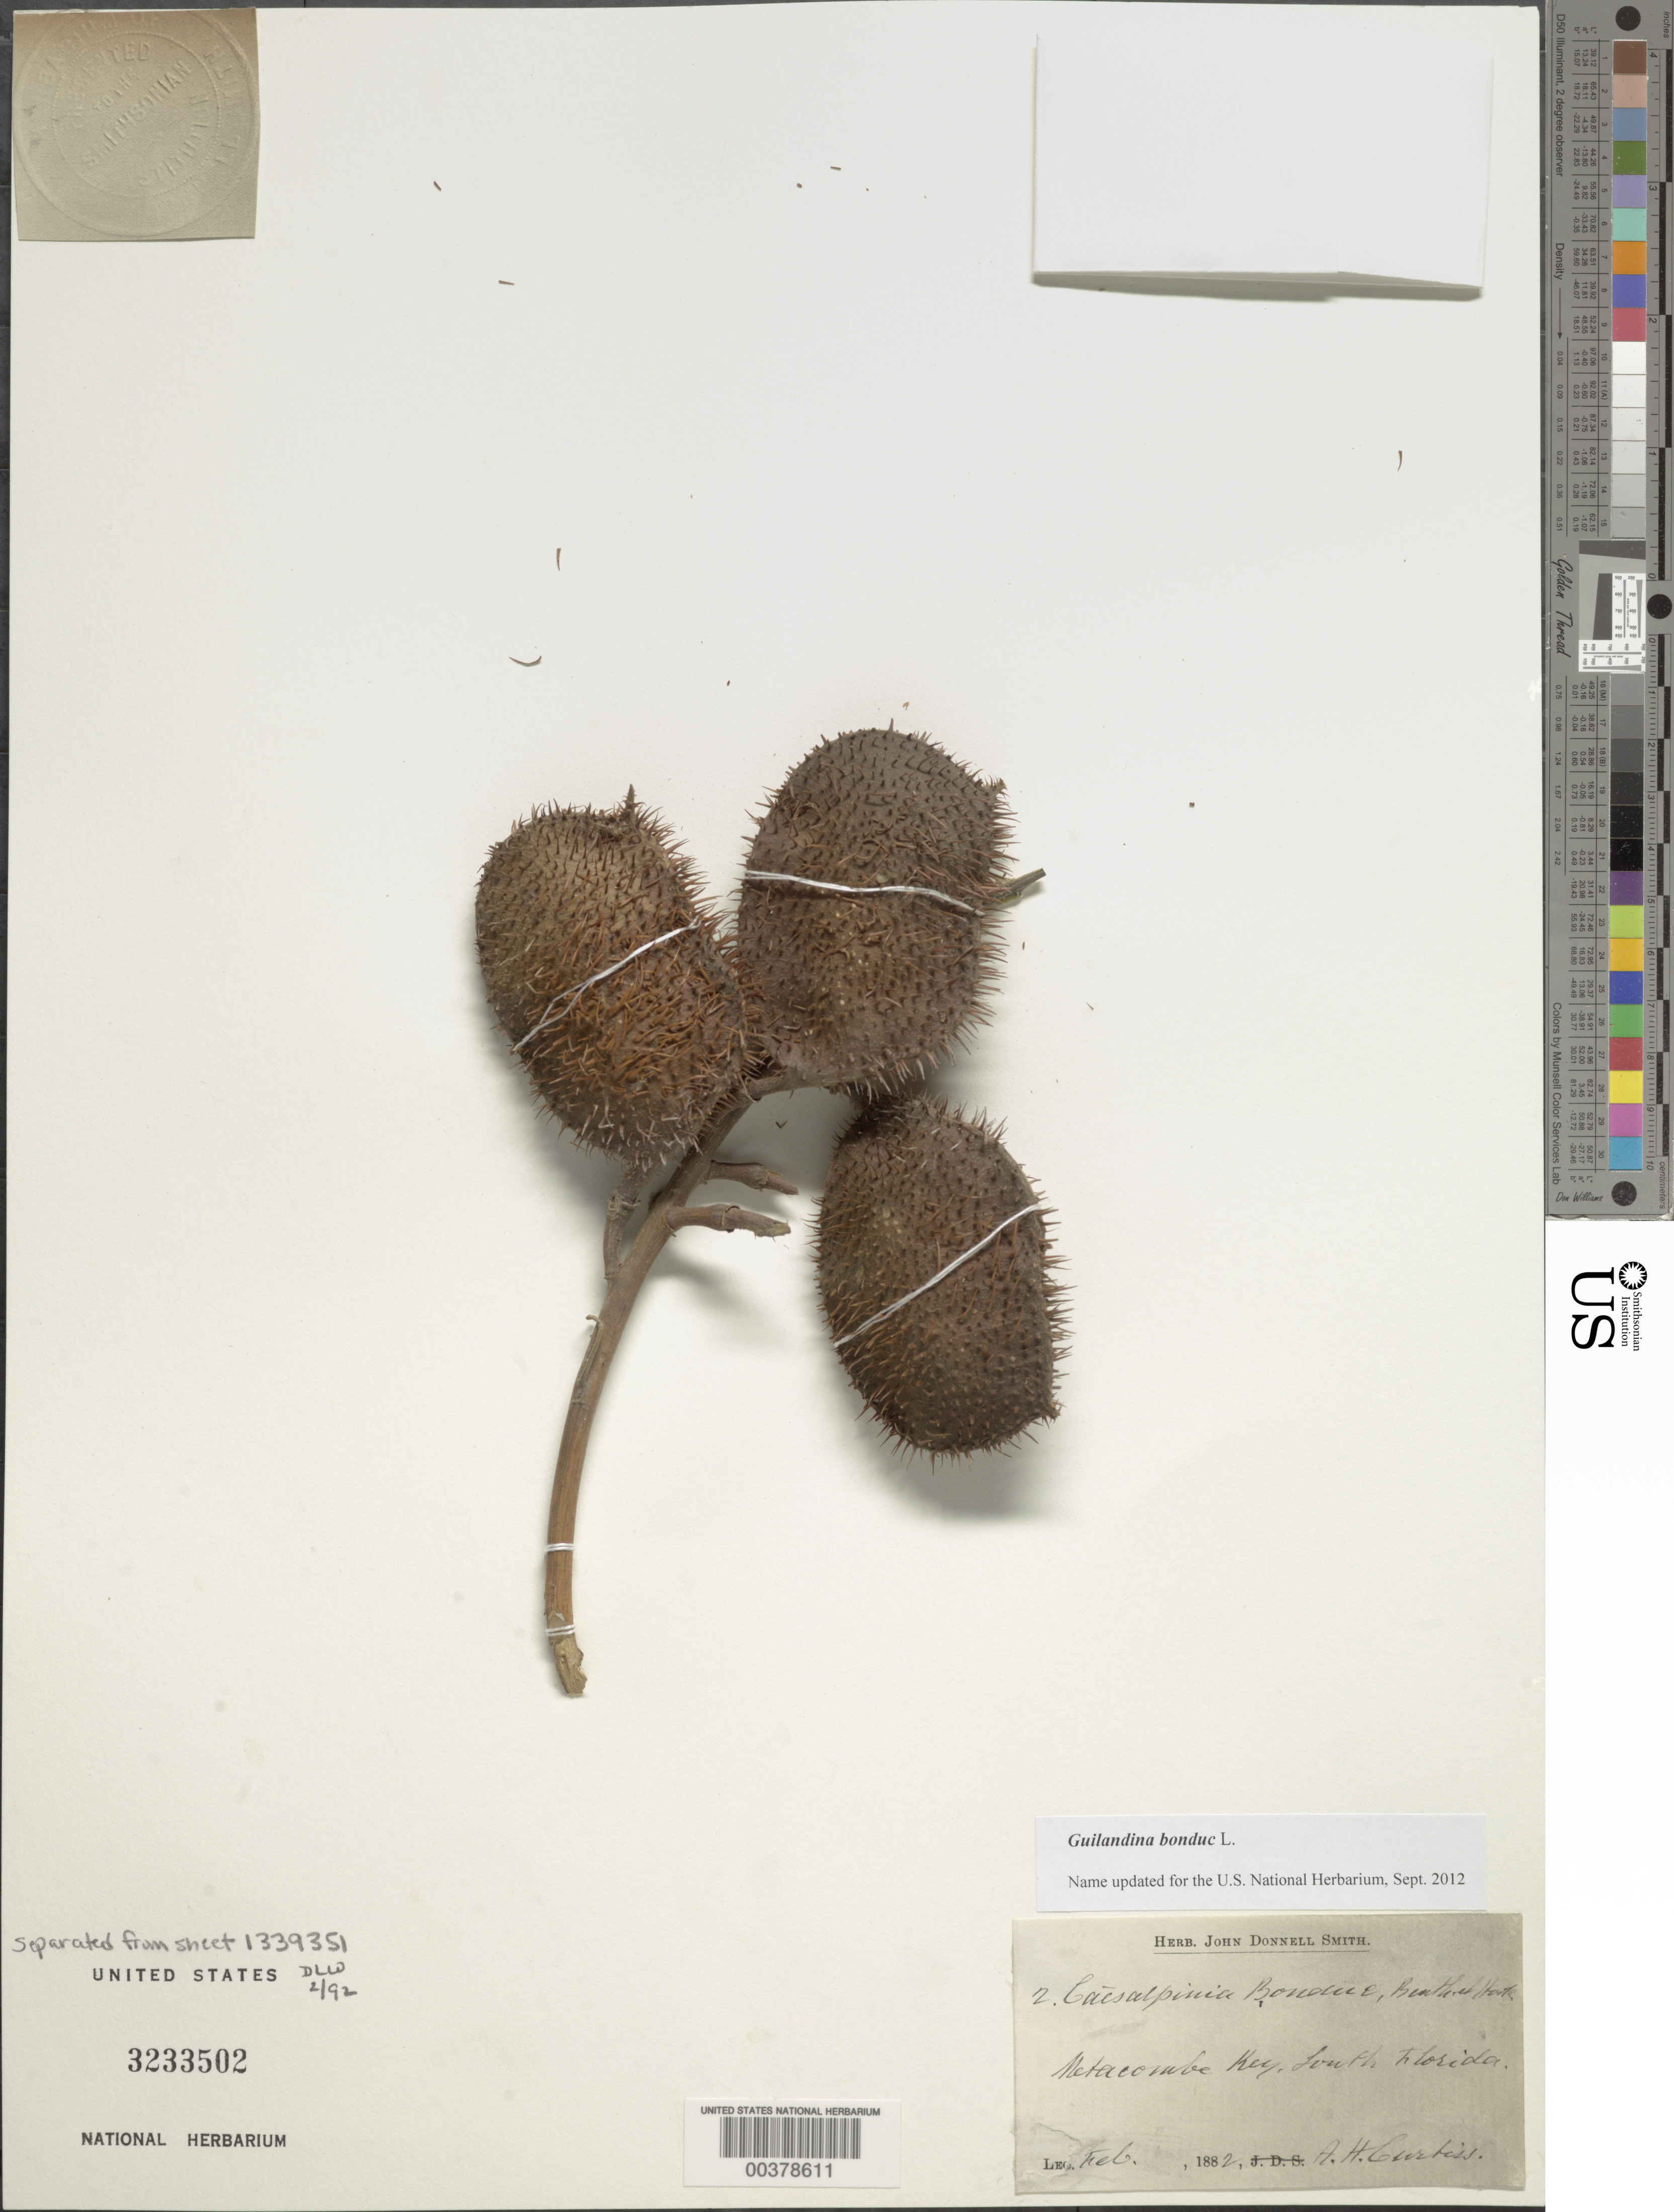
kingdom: Plantae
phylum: Tracheophyta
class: Magnoliopsida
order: Fabales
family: Fabaceae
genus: Guilandina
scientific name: Guilandina bonduc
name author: L.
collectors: A. H. Curtiss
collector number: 2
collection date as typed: Feb 1882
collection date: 1882-02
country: United States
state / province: Florida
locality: Metacombe key, south florida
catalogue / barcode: US 3233502